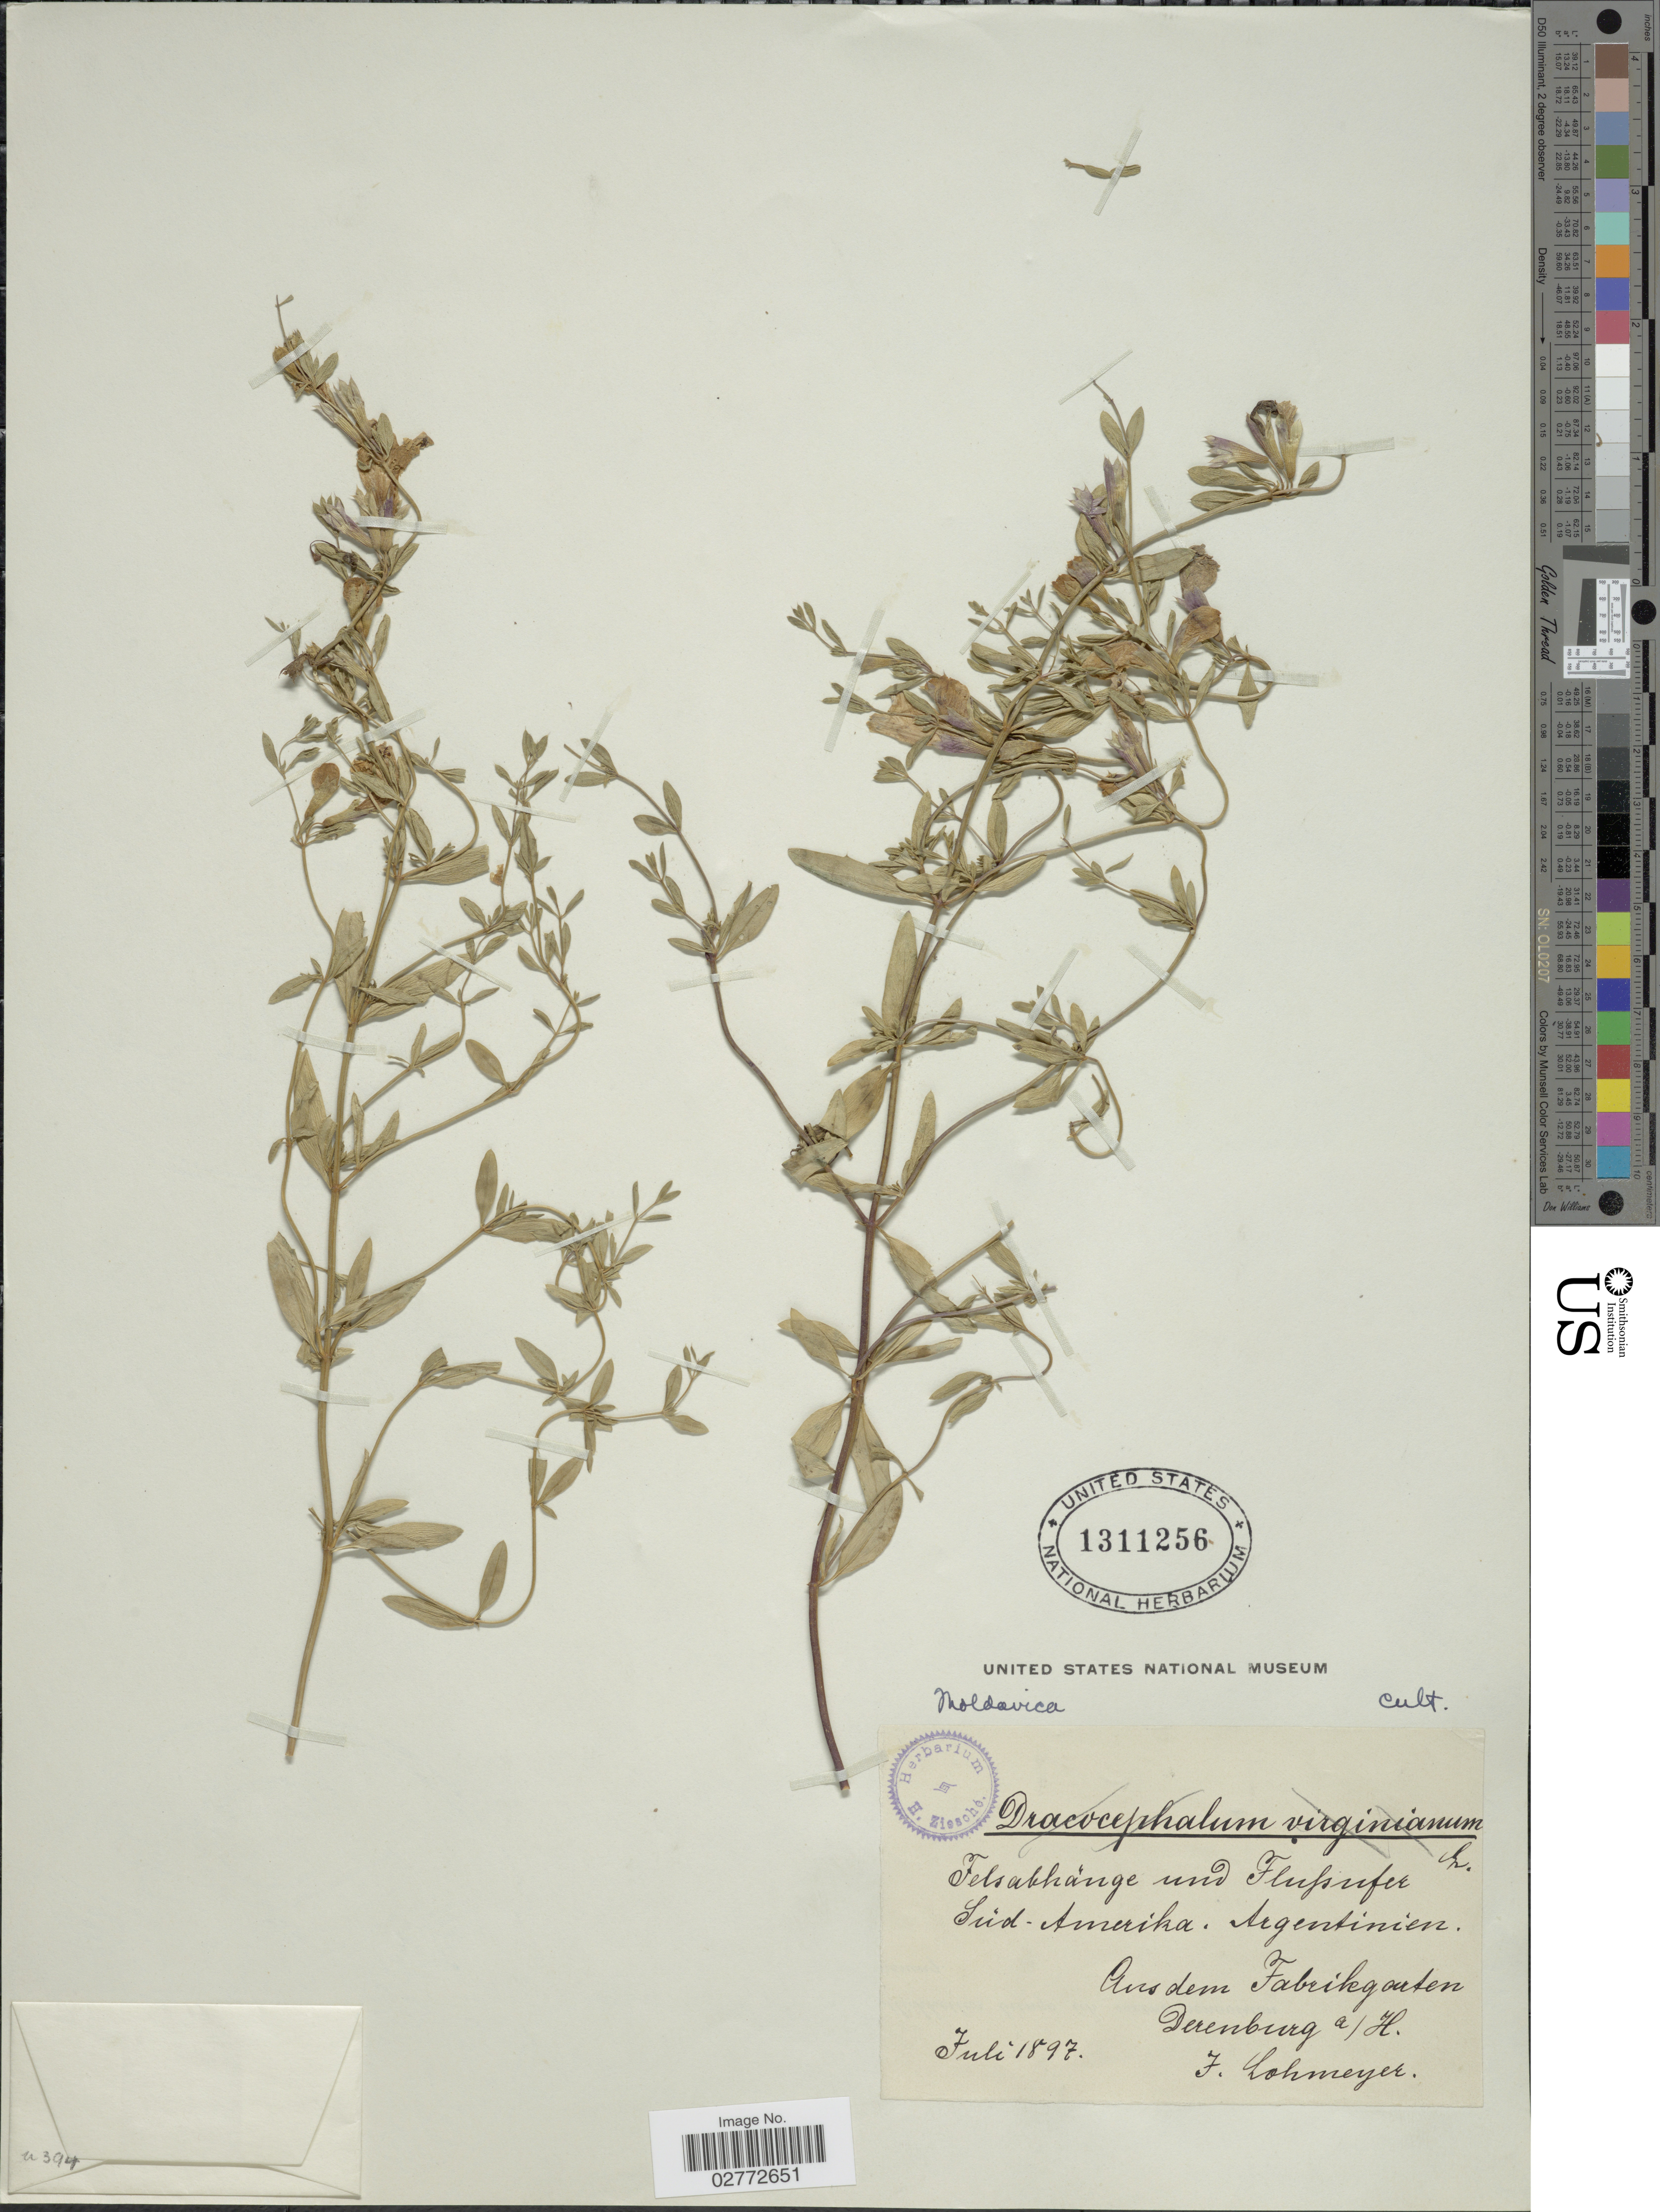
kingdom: Plantae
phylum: Tracheophyta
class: Magnoliopsida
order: Lamiales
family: Lamiaceae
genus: Dracocephalum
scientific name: Dracocephalum moldavica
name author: L.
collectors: T. Lohmeyer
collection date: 1897-07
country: Moldova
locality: Moldavica. Aus dem Fabrikgarten Derenburg a/H.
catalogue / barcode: US 1311256